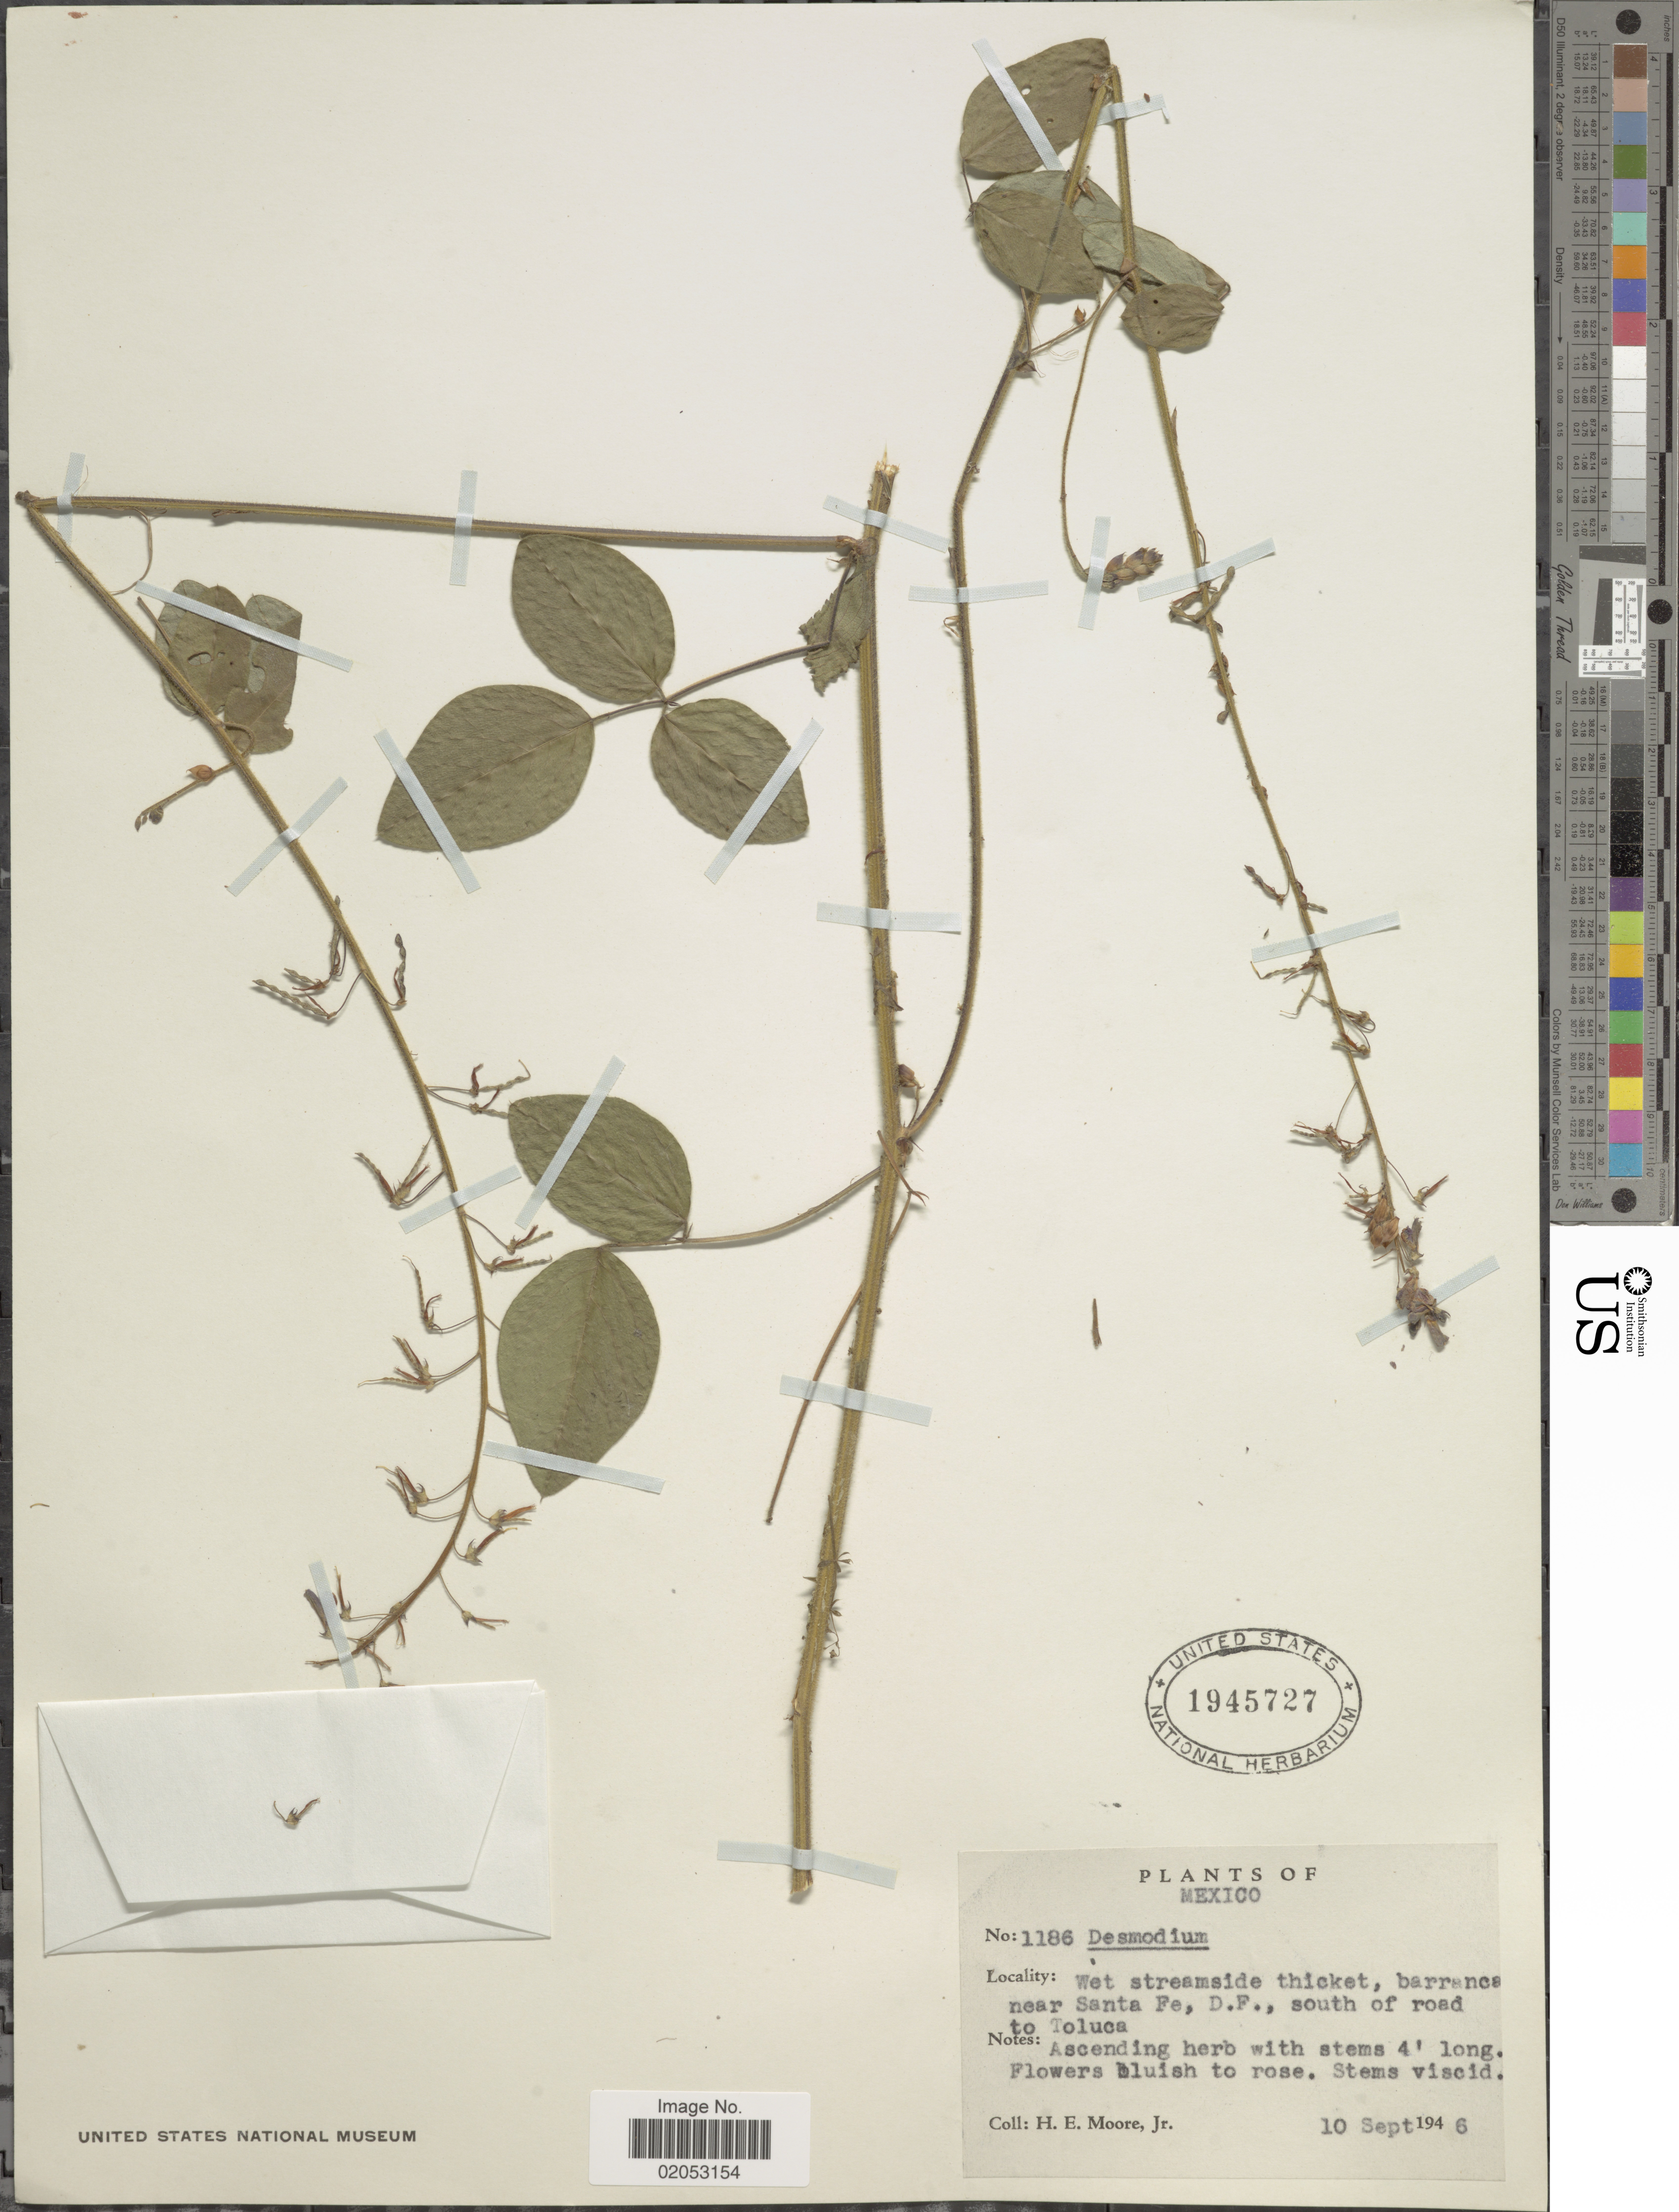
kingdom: Plantae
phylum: Tracheophyta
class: Magnoliopsida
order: Fabales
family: Fabaceae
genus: Desmodium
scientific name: Desmodium sp.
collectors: H. Moore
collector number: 1186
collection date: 1946-09-10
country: Mexico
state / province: Distrito Federal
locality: Wet streamside thicket, barranca near Santa Fe, D.F., south of road to Toluca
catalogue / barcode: US 1945727